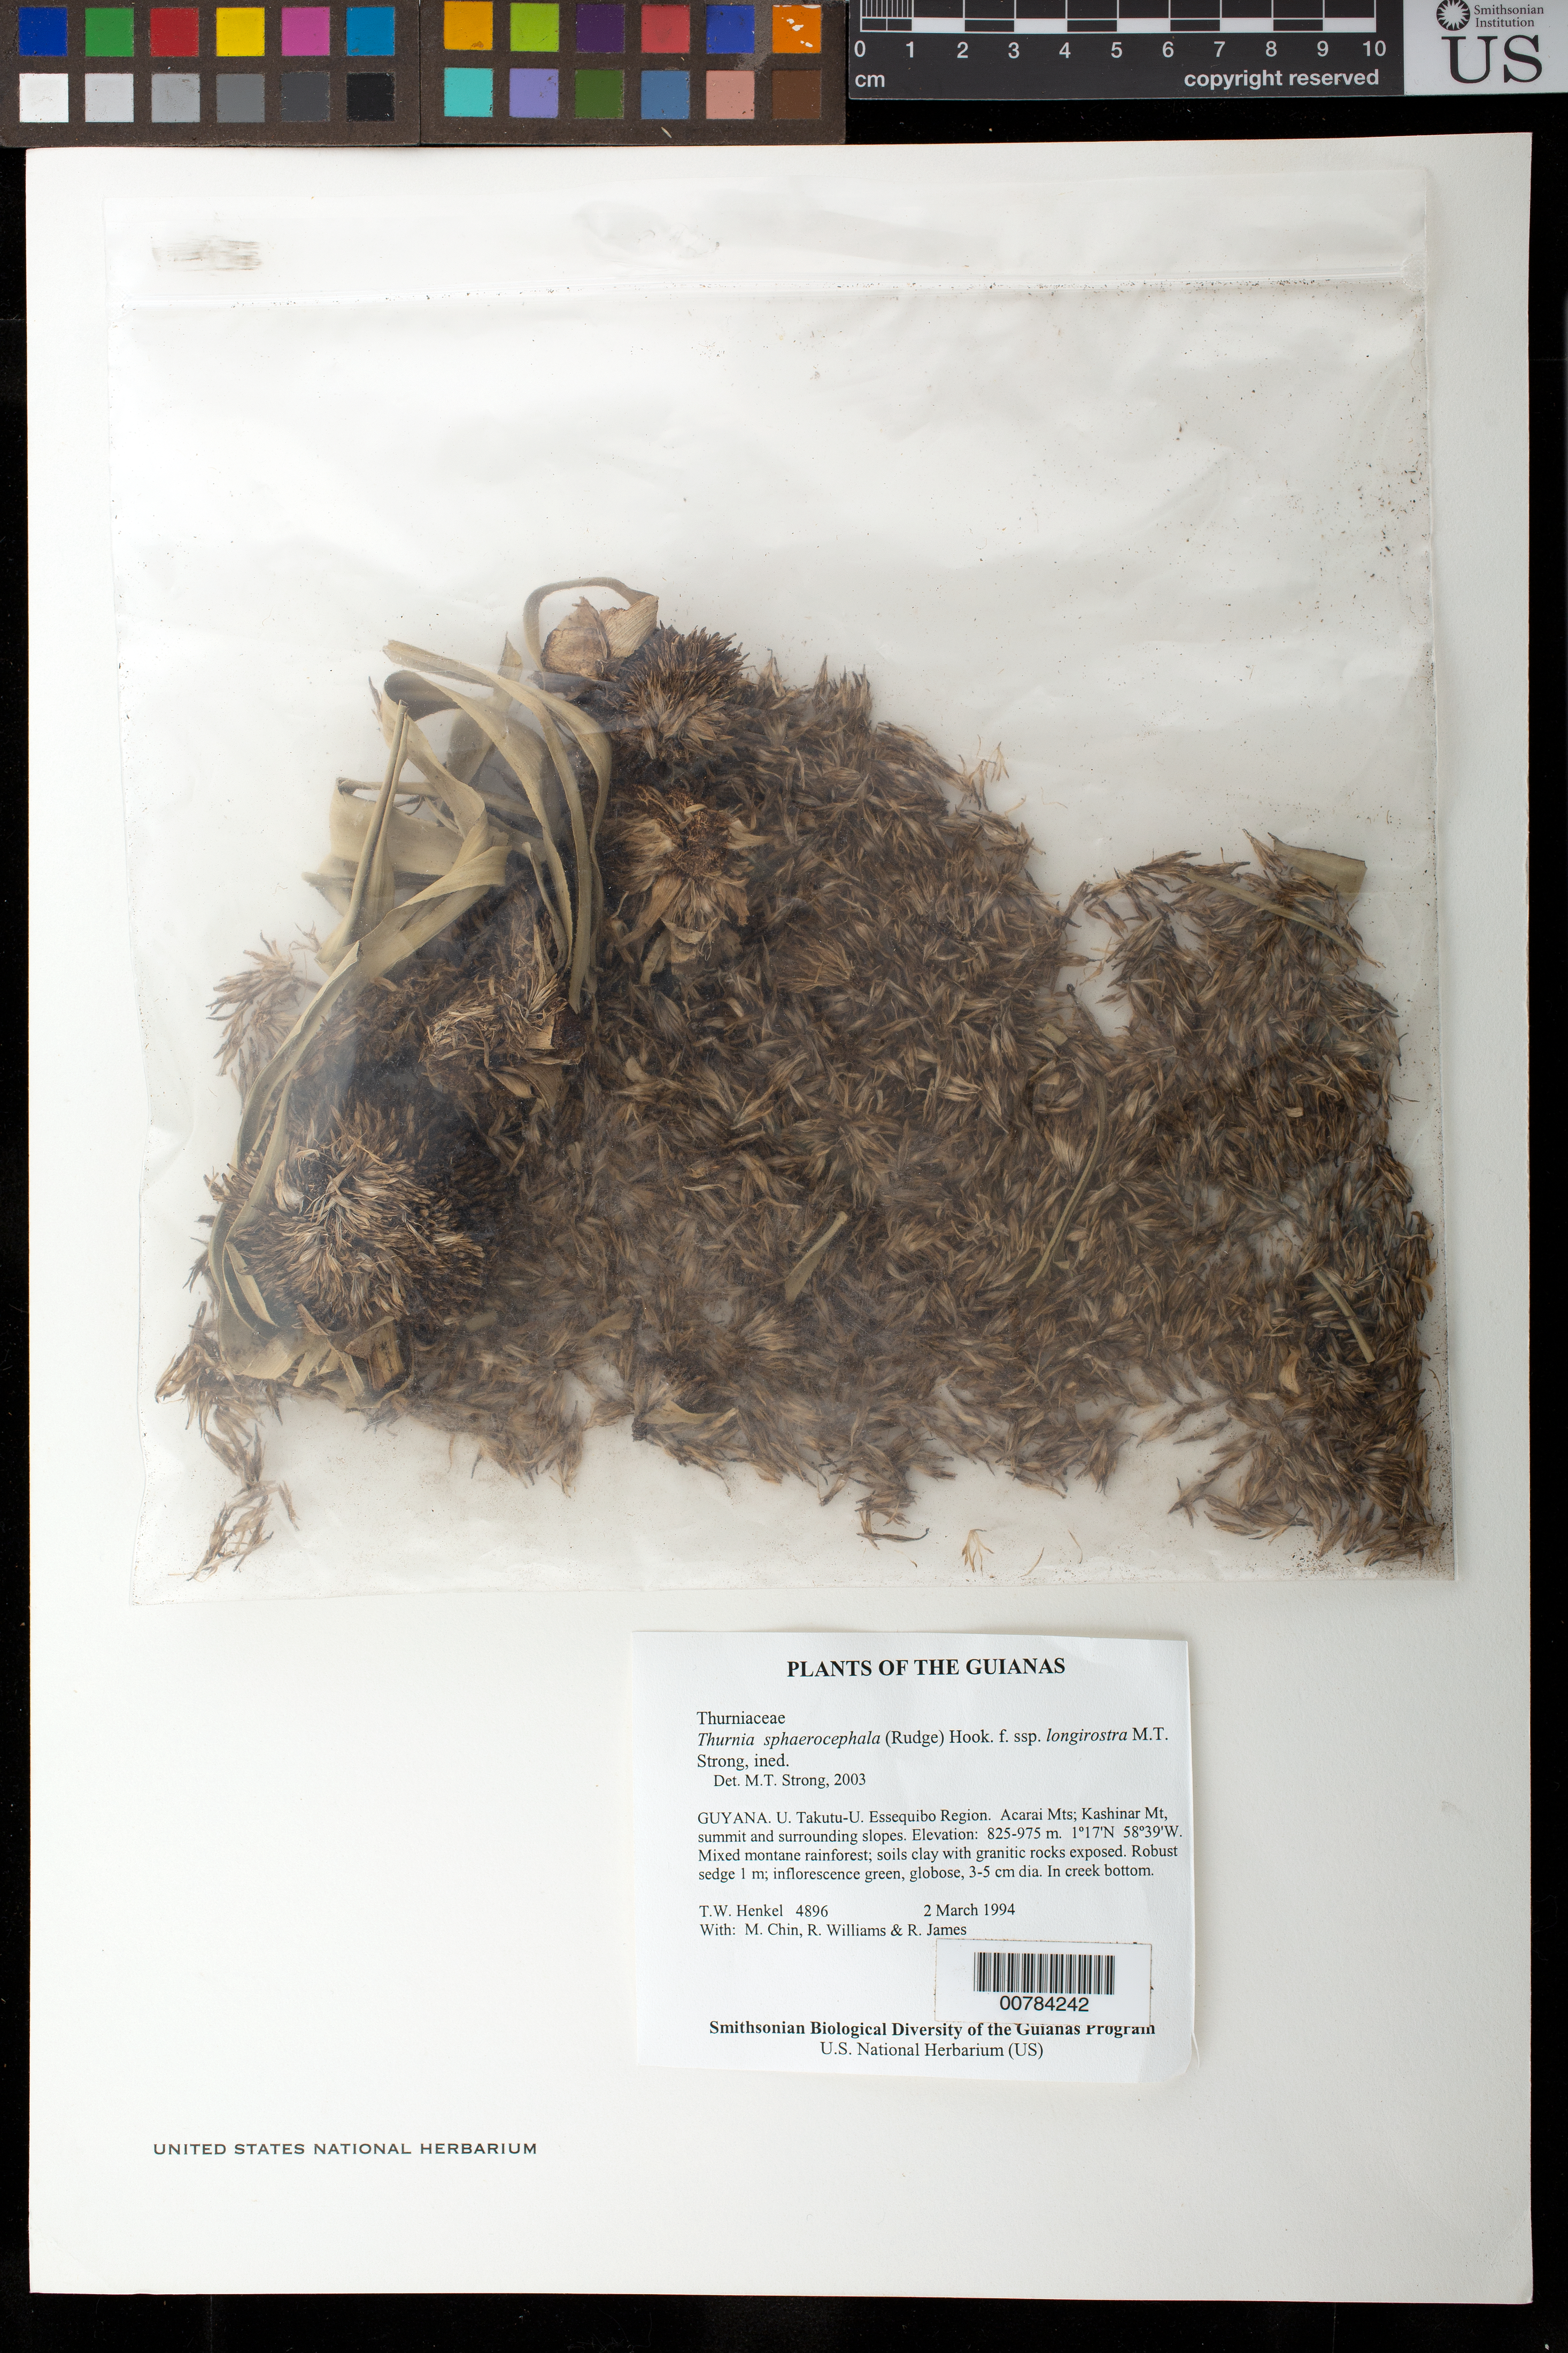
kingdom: Plantae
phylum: Tracheophyta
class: Liliopsida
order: Poales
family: Thurniaceae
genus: Thurnia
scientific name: Thurnia sphaerocephala subsp. longirostra M.T. Strong, ined.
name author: M.T. Strong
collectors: T. Henkel, M. Chin, R. Williams & R. James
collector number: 4896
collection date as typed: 2 March 1994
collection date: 1994-03-02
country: Guyana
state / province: U. Takutu-U. Essequibo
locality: Acarai Mts; Kashinar Mt, summit and surrounding slopes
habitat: Mixed montane rainforest; soils clay with granitic rocks exposed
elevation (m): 825